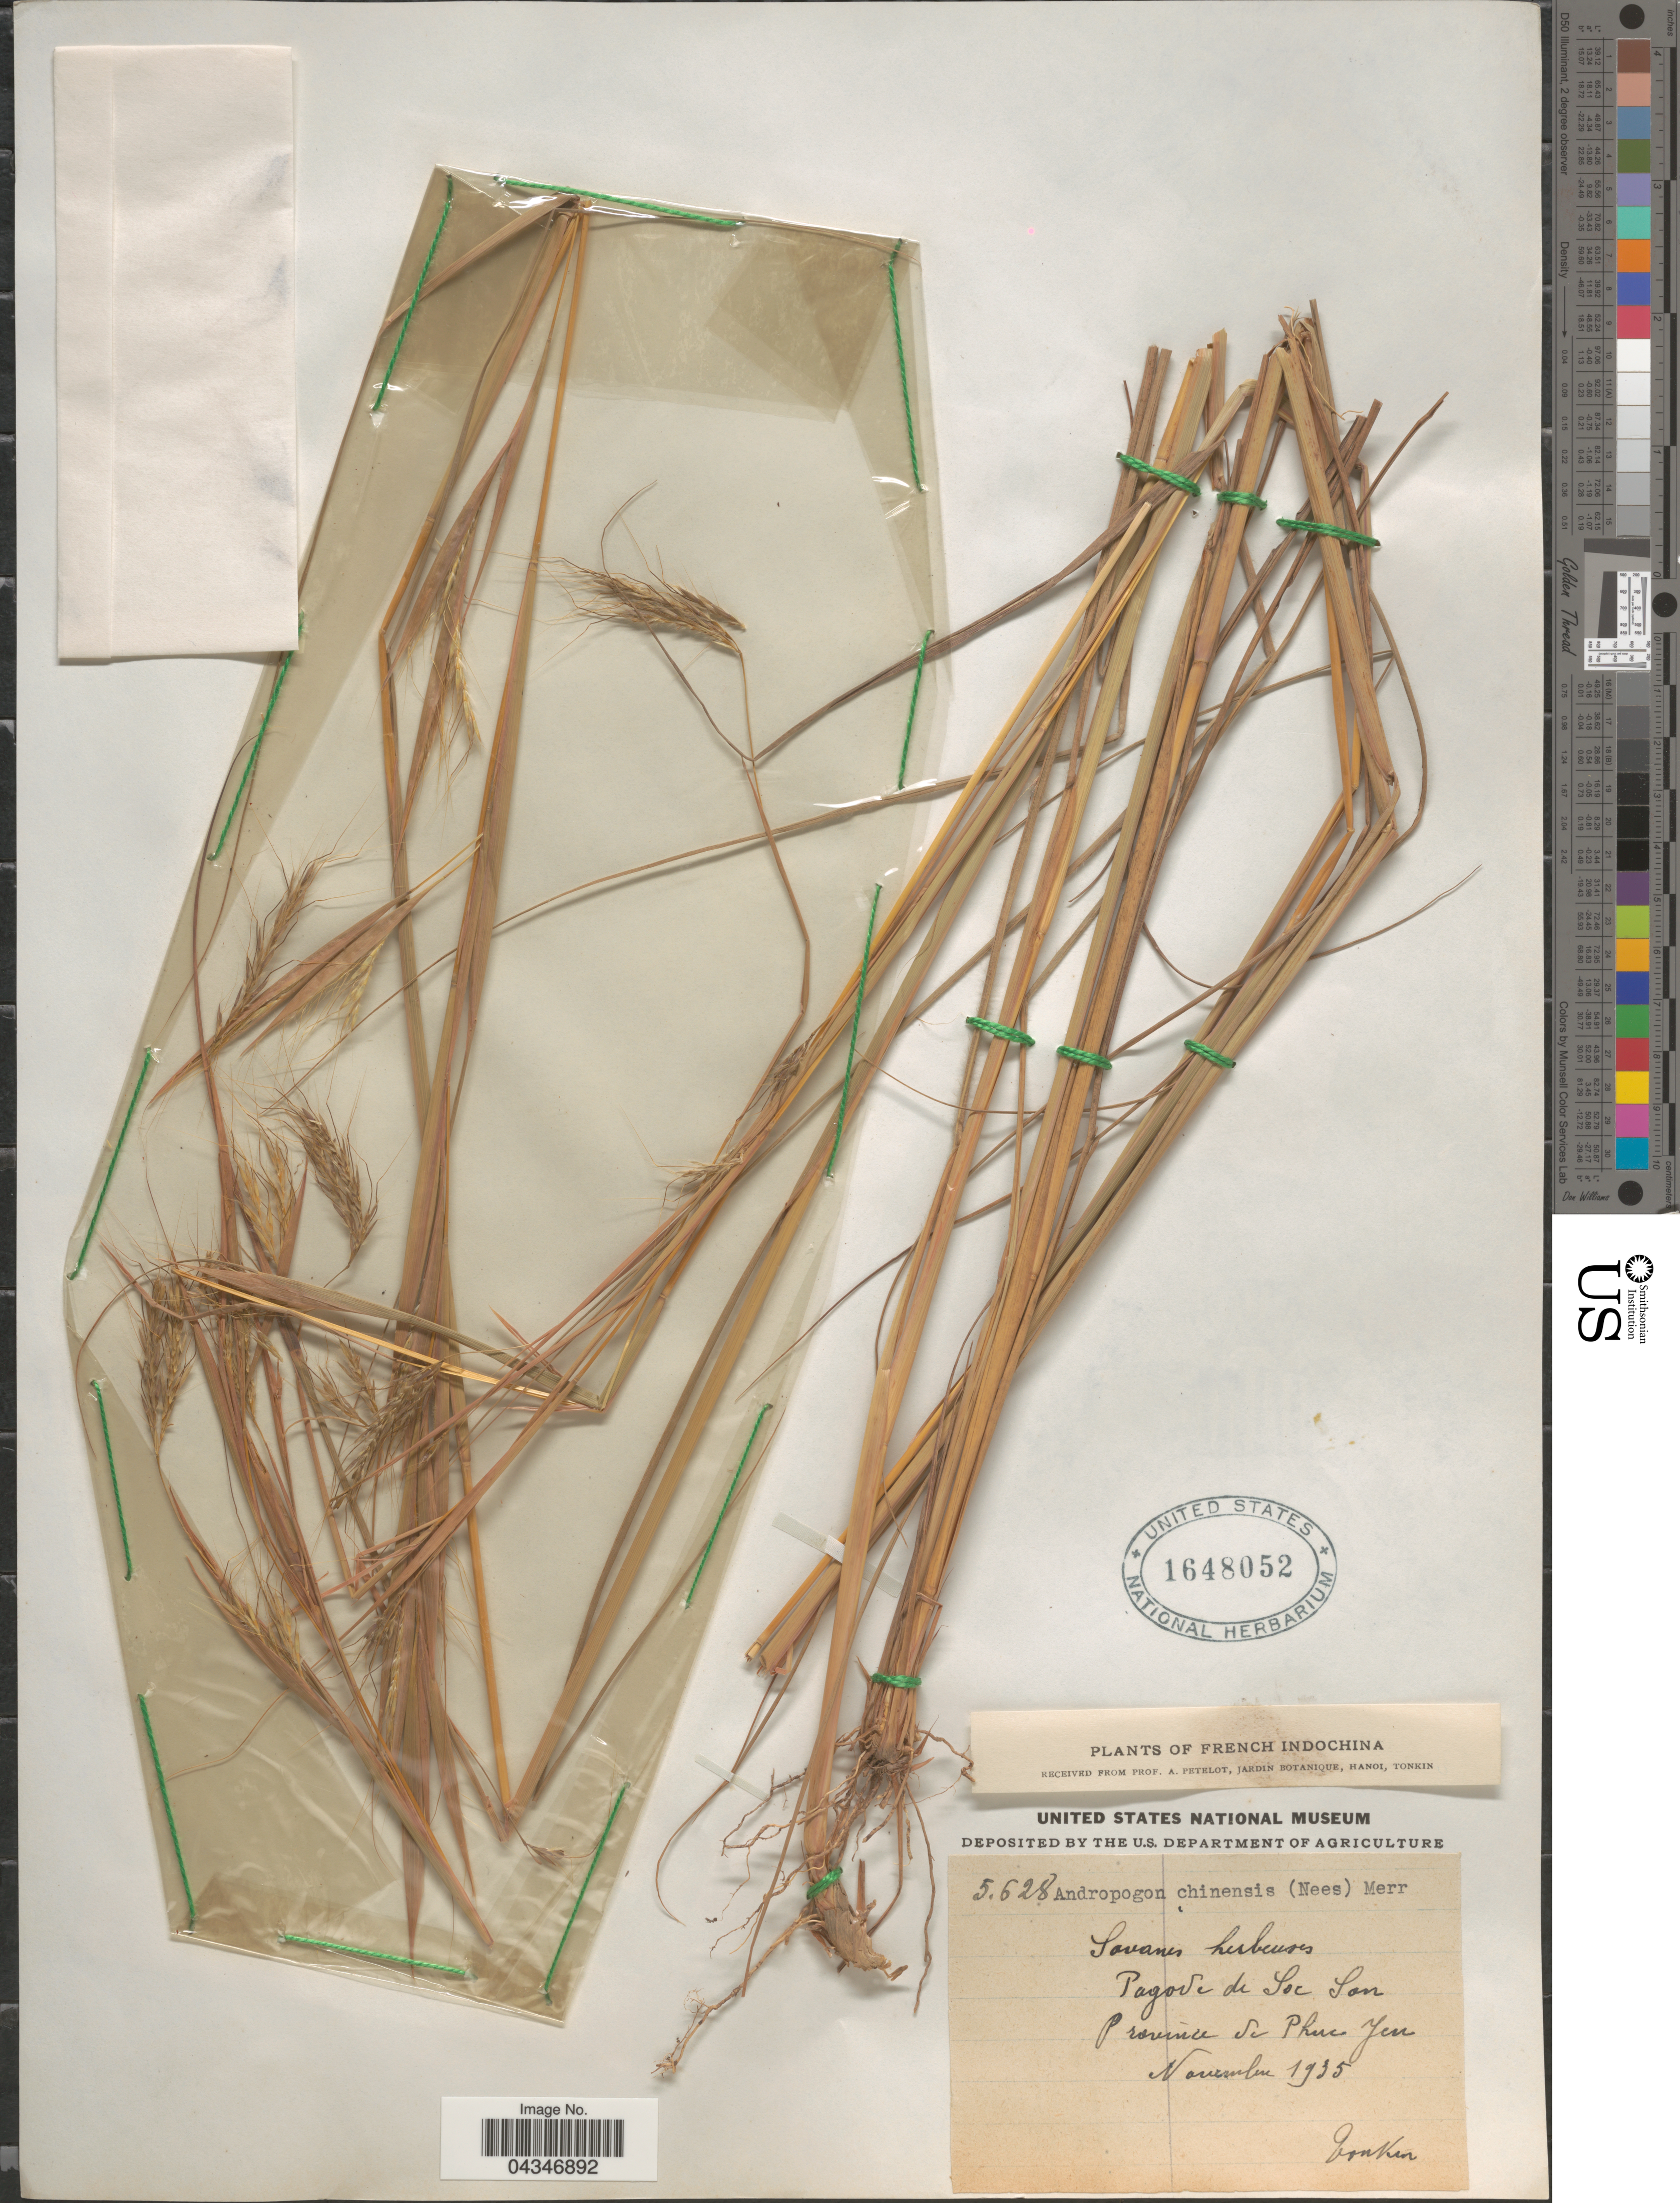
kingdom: Plantae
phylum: Tracheophyta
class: Liliopsida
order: Poales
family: Poaceae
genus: Andropogon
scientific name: Andropogon chinensis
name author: (Nees) Merr.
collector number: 5628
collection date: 1935-11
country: Vietnam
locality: French Indochina. Pagode de Soc Son. Province de Phuc Yen. Tonkin.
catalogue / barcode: US 1648052